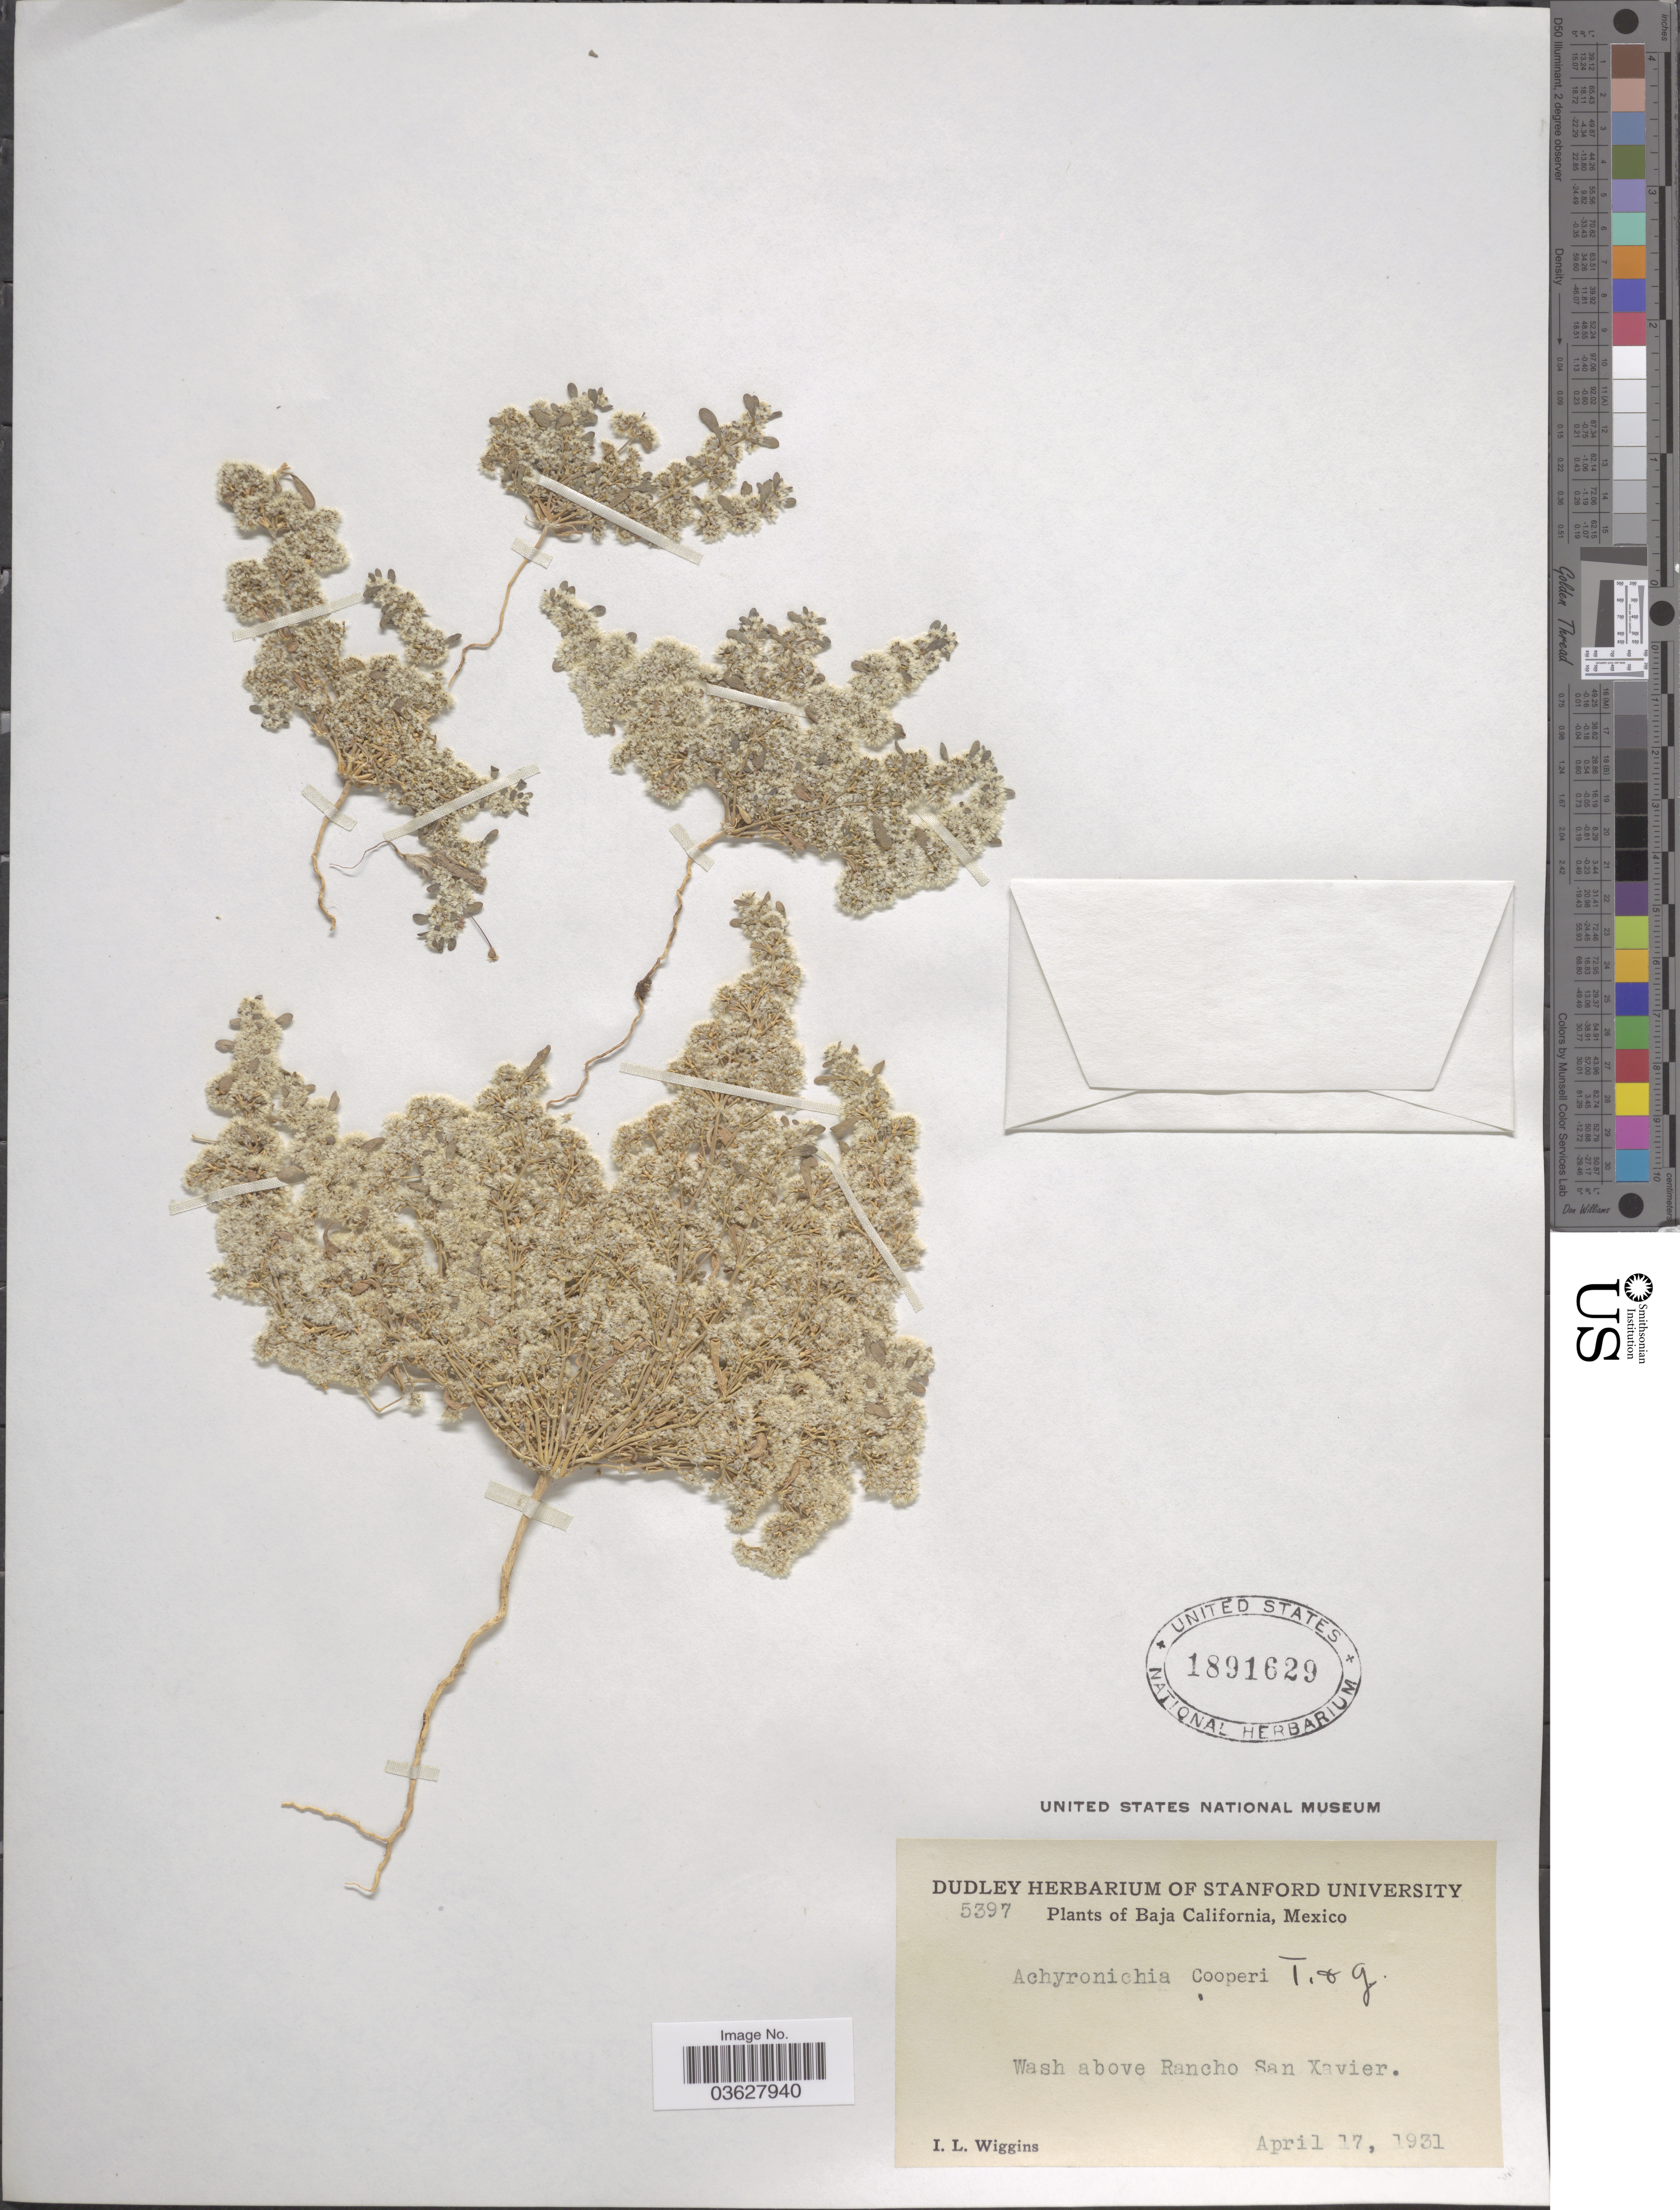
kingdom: Plantae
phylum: Tracheophyta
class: Magnoliopsida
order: Caryophyllales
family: Caryophyllaceae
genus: Achyronychia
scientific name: Achyronychia cooperi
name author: A. Gray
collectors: I. L. Wiggins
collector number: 5397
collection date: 1931-04-17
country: Mexico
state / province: Baja California Norte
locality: Wash above Rancho San Xavier.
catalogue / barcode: US 1891629